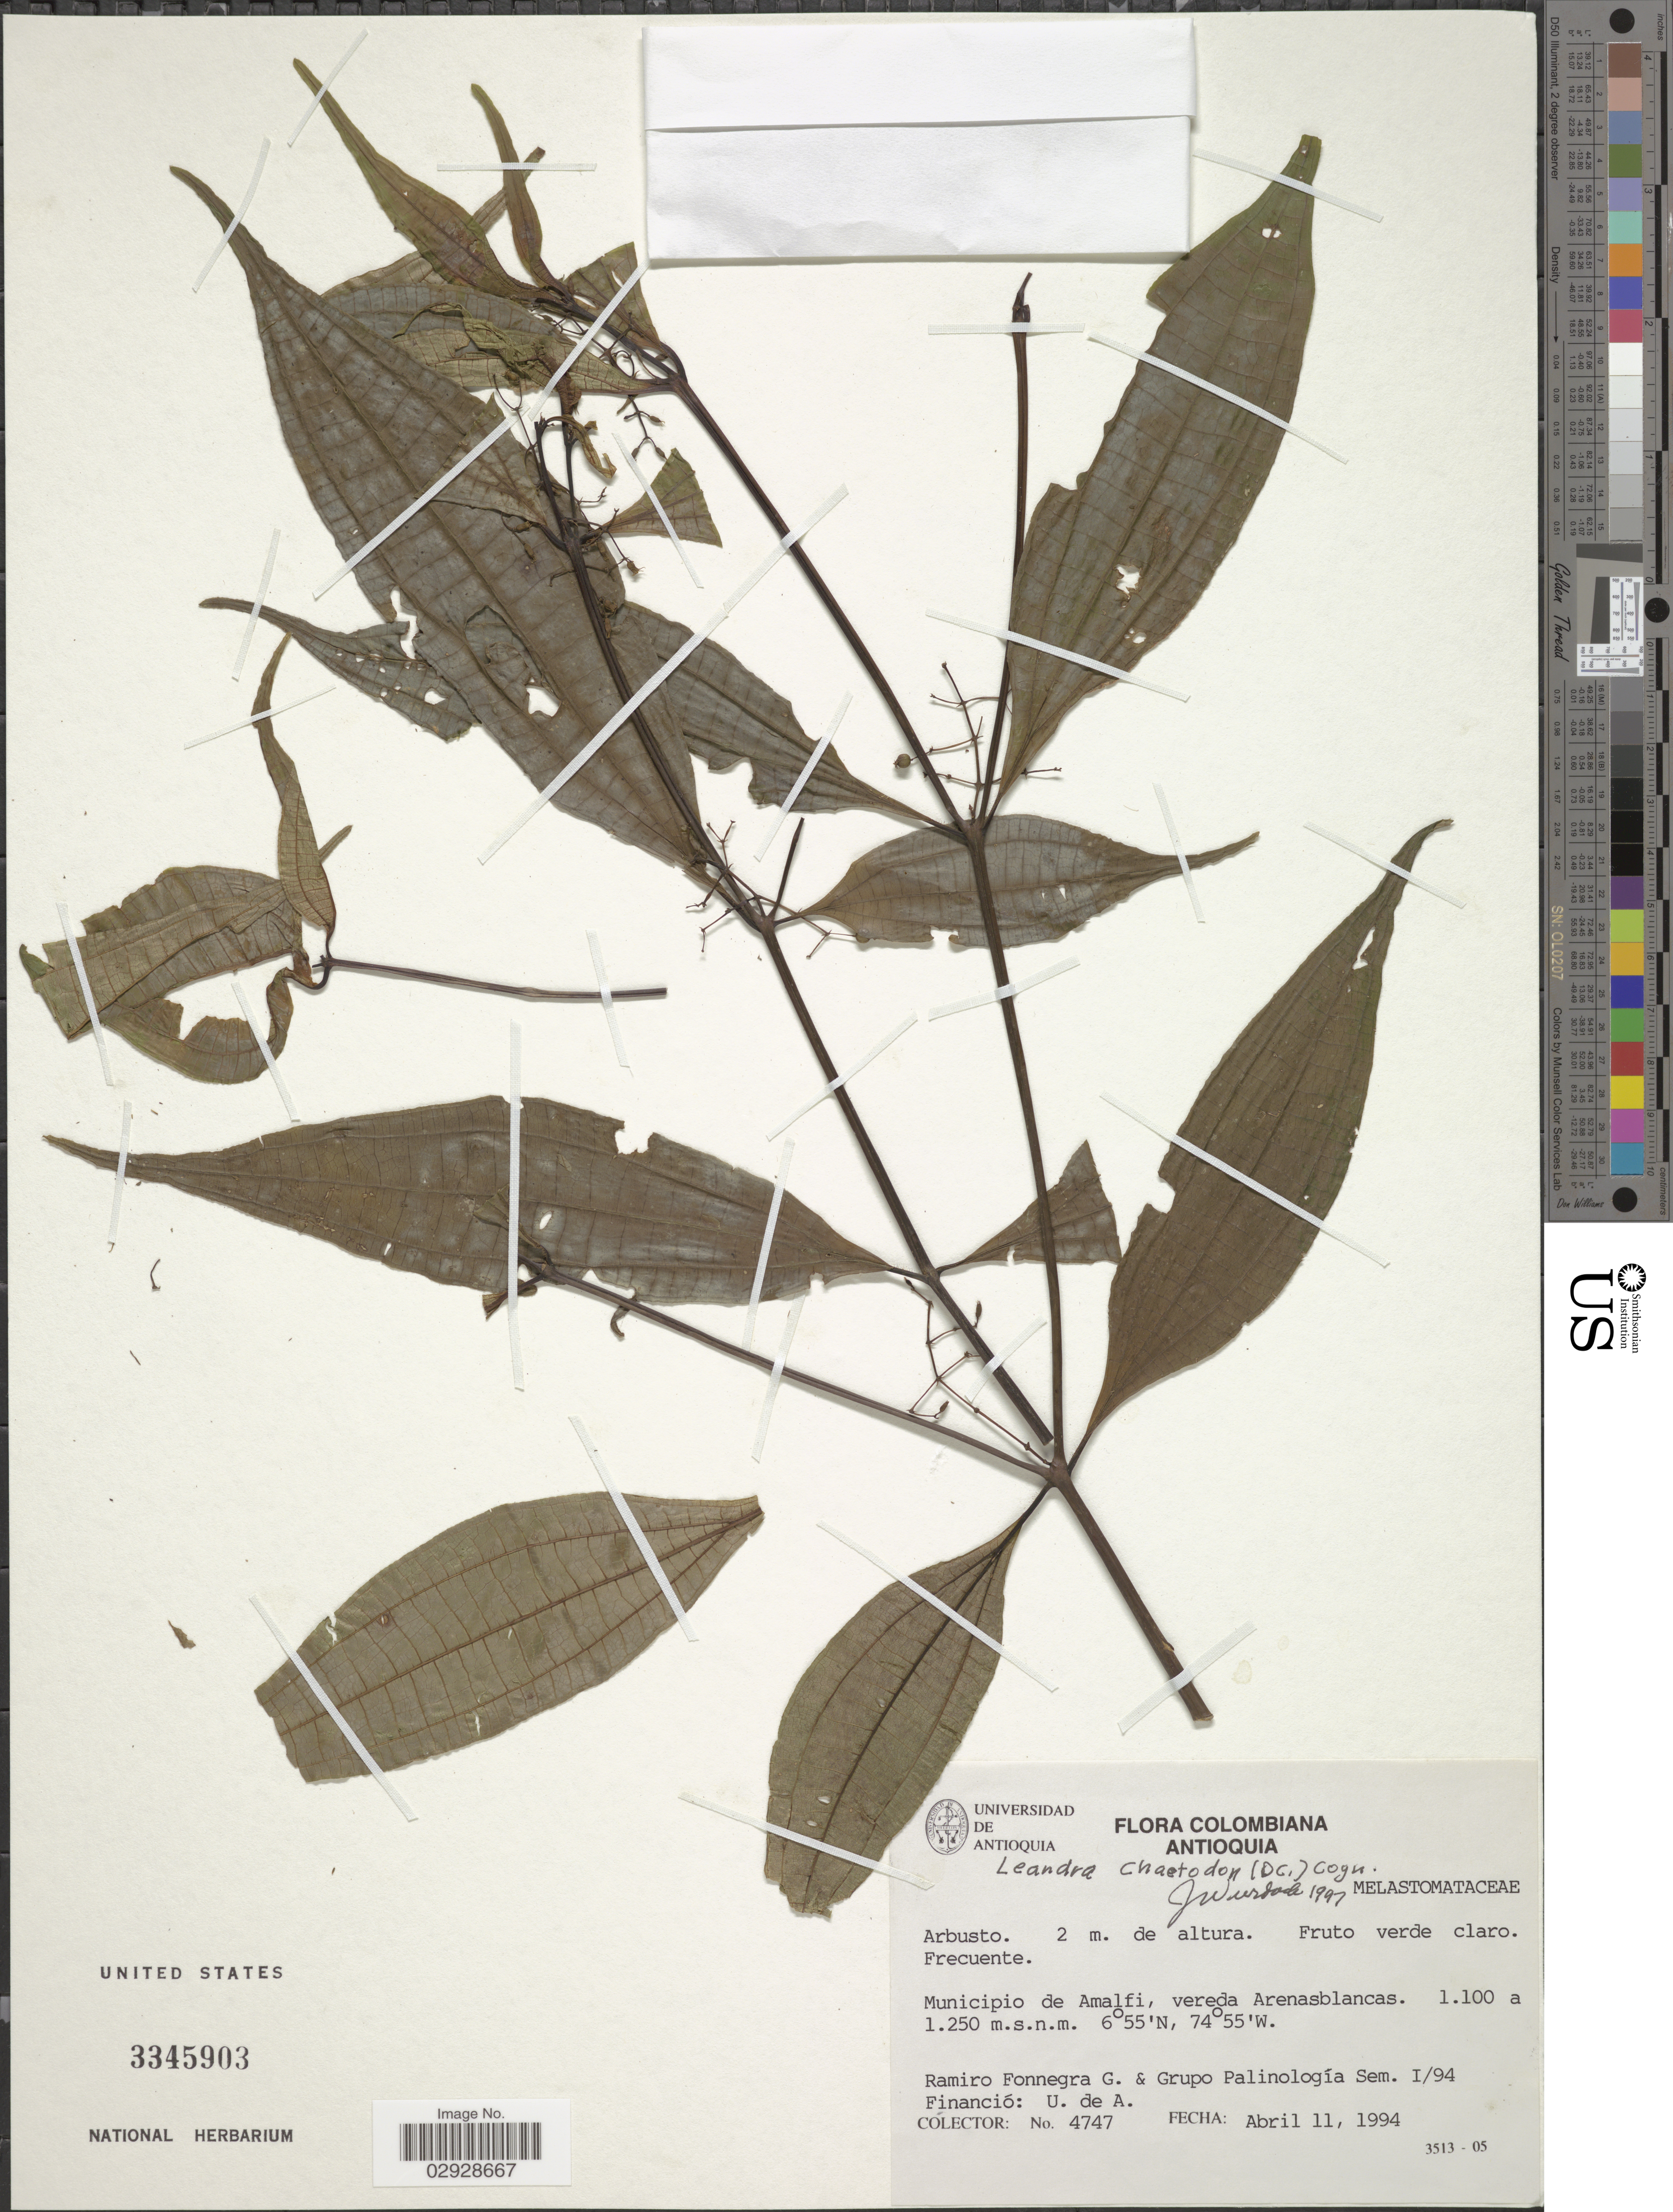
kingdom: Plantae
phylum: Tracheophyta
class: Magnoliopsida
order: Myrtales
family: Melastomataceae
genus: Leandra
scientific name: Leandra chaetodon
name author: (DC.) Cogn.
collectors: R. Fonnegra G. & Grupo Palinología Sem. I/94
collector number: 4747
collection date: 1994-04-11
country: Colombia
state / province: Antioquia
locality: Municipio de Amalfi, vereda Arenasblancas.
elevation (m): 1100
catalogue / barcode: US 3345903